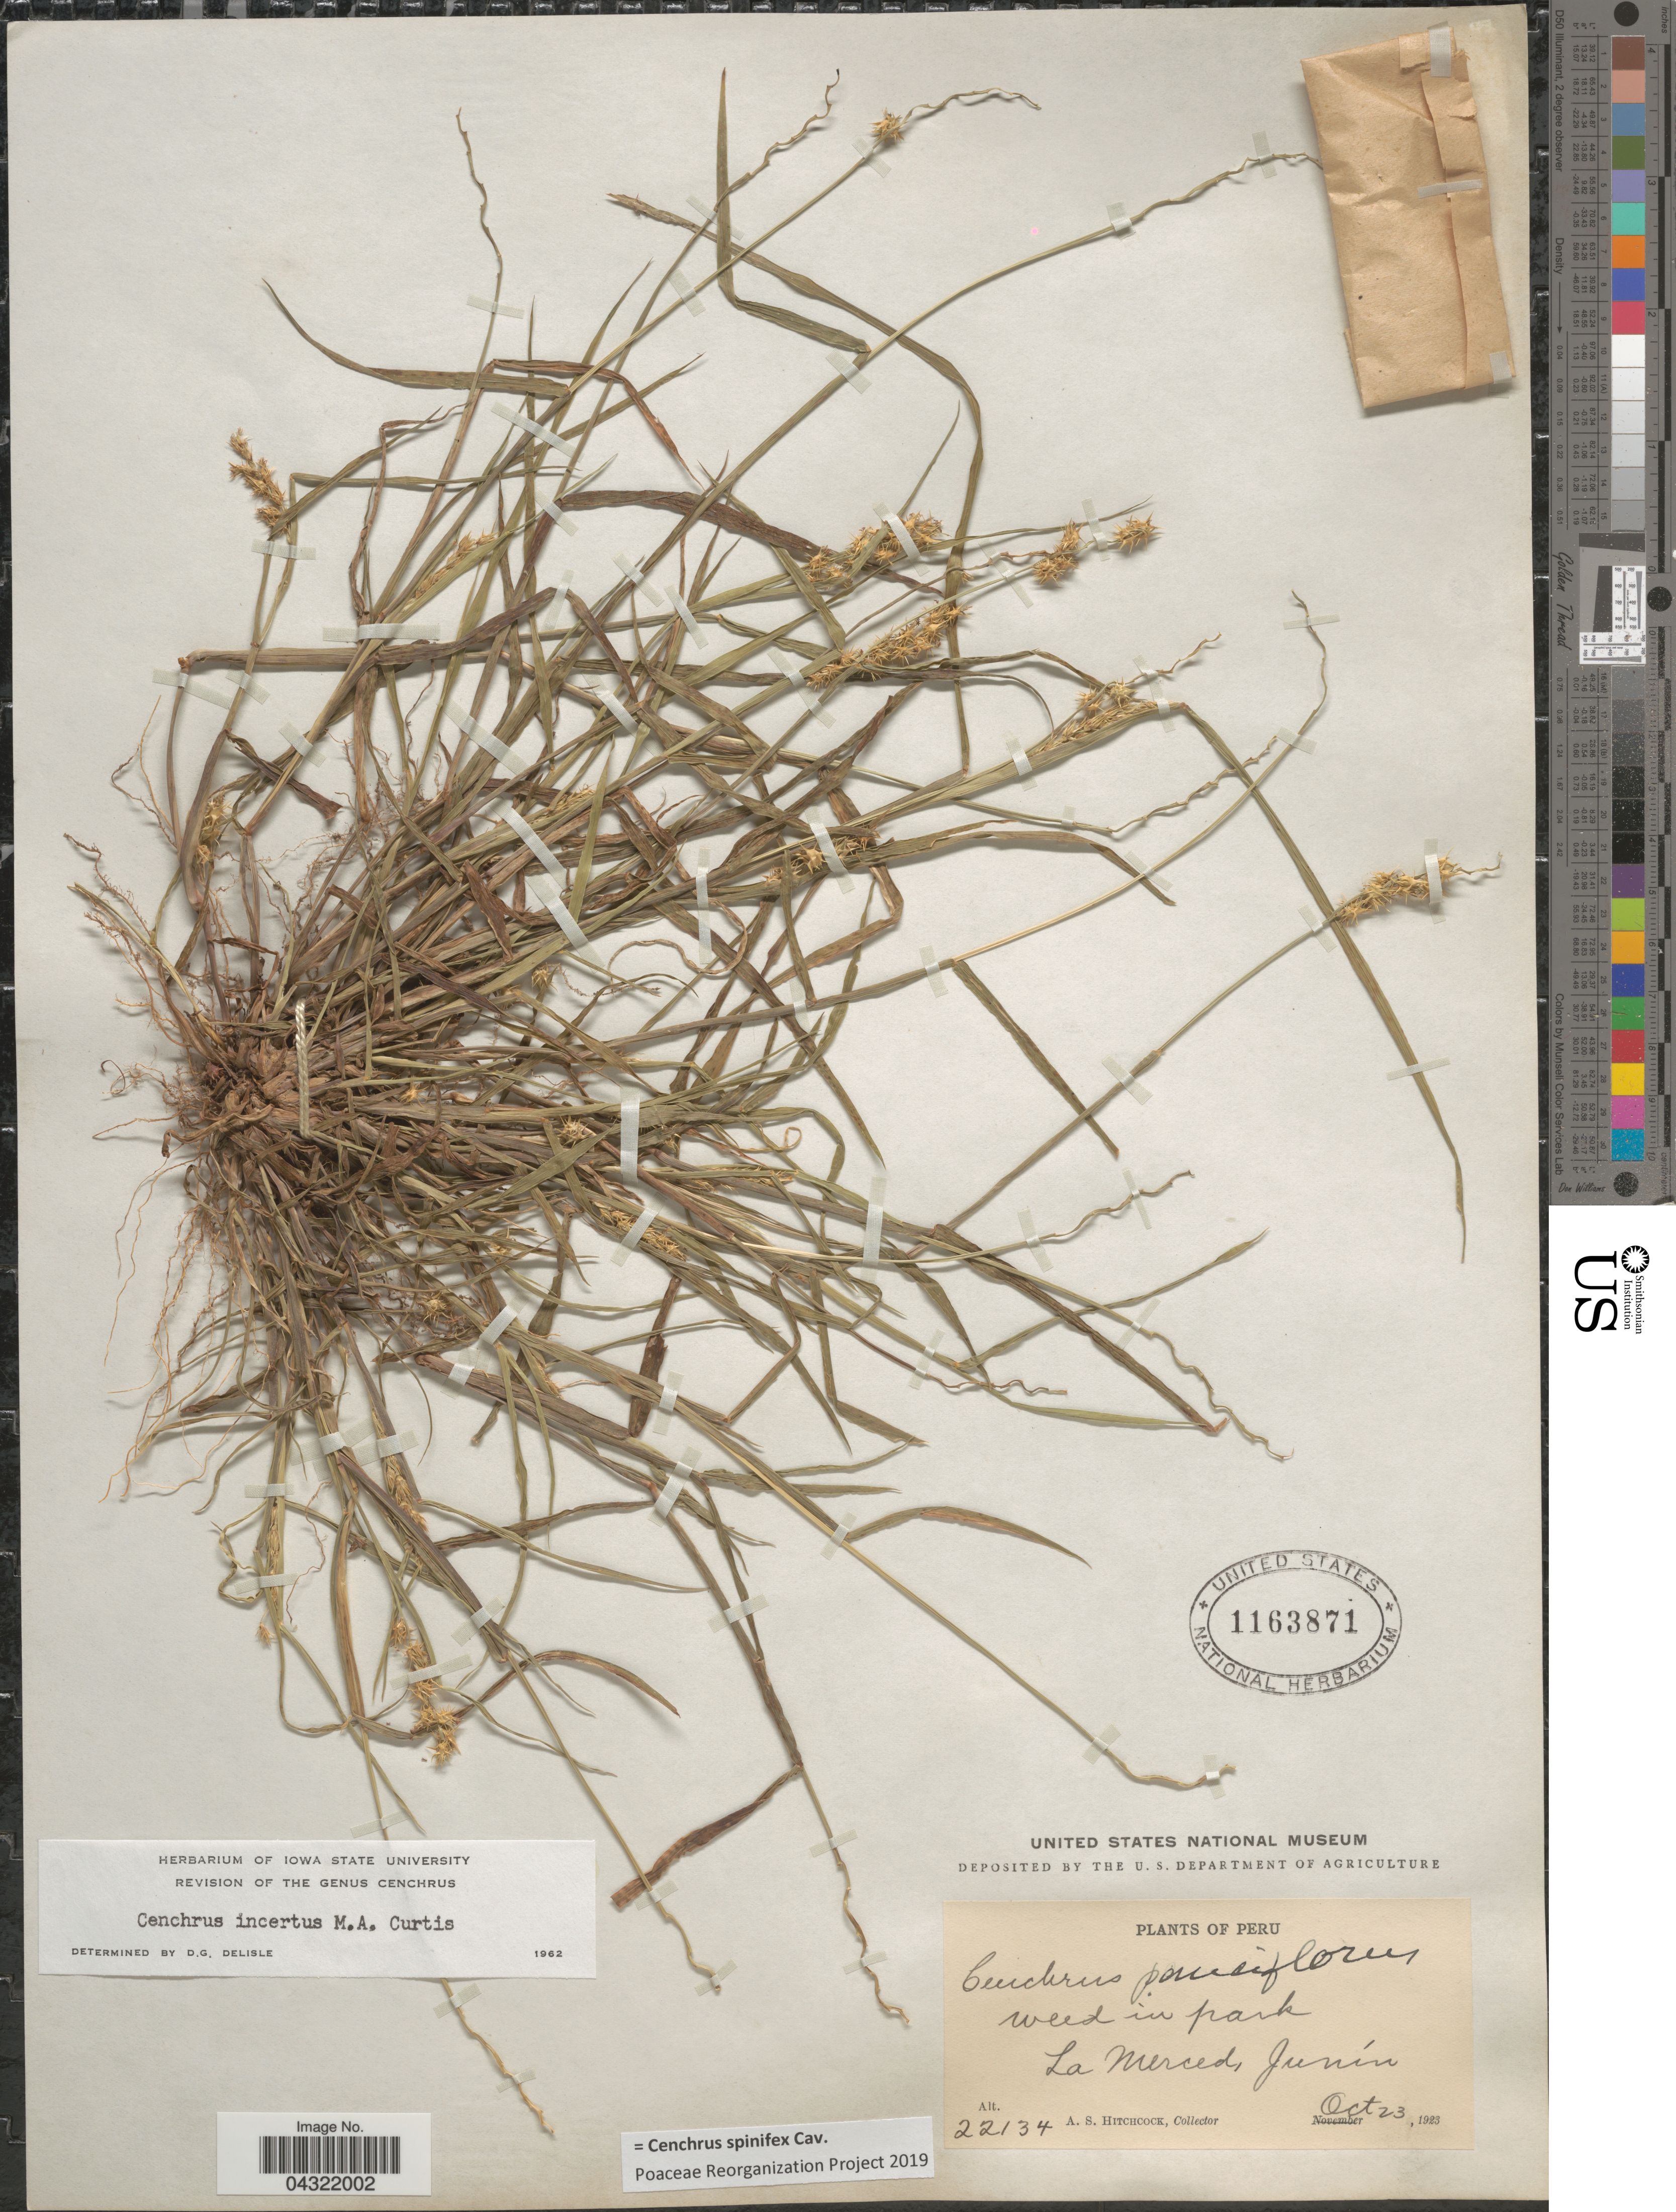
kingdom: Plantae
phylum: Tracheophyta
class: Liliopsida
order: Poales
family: Poaceae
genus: Cenchrus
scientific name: Cenchrus spinifex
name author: Cav.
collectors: A. S. Hitchcock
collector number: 22134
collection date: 1923-10-23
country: Peru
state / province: Junín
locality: La Merced.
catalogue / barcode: US 1163871